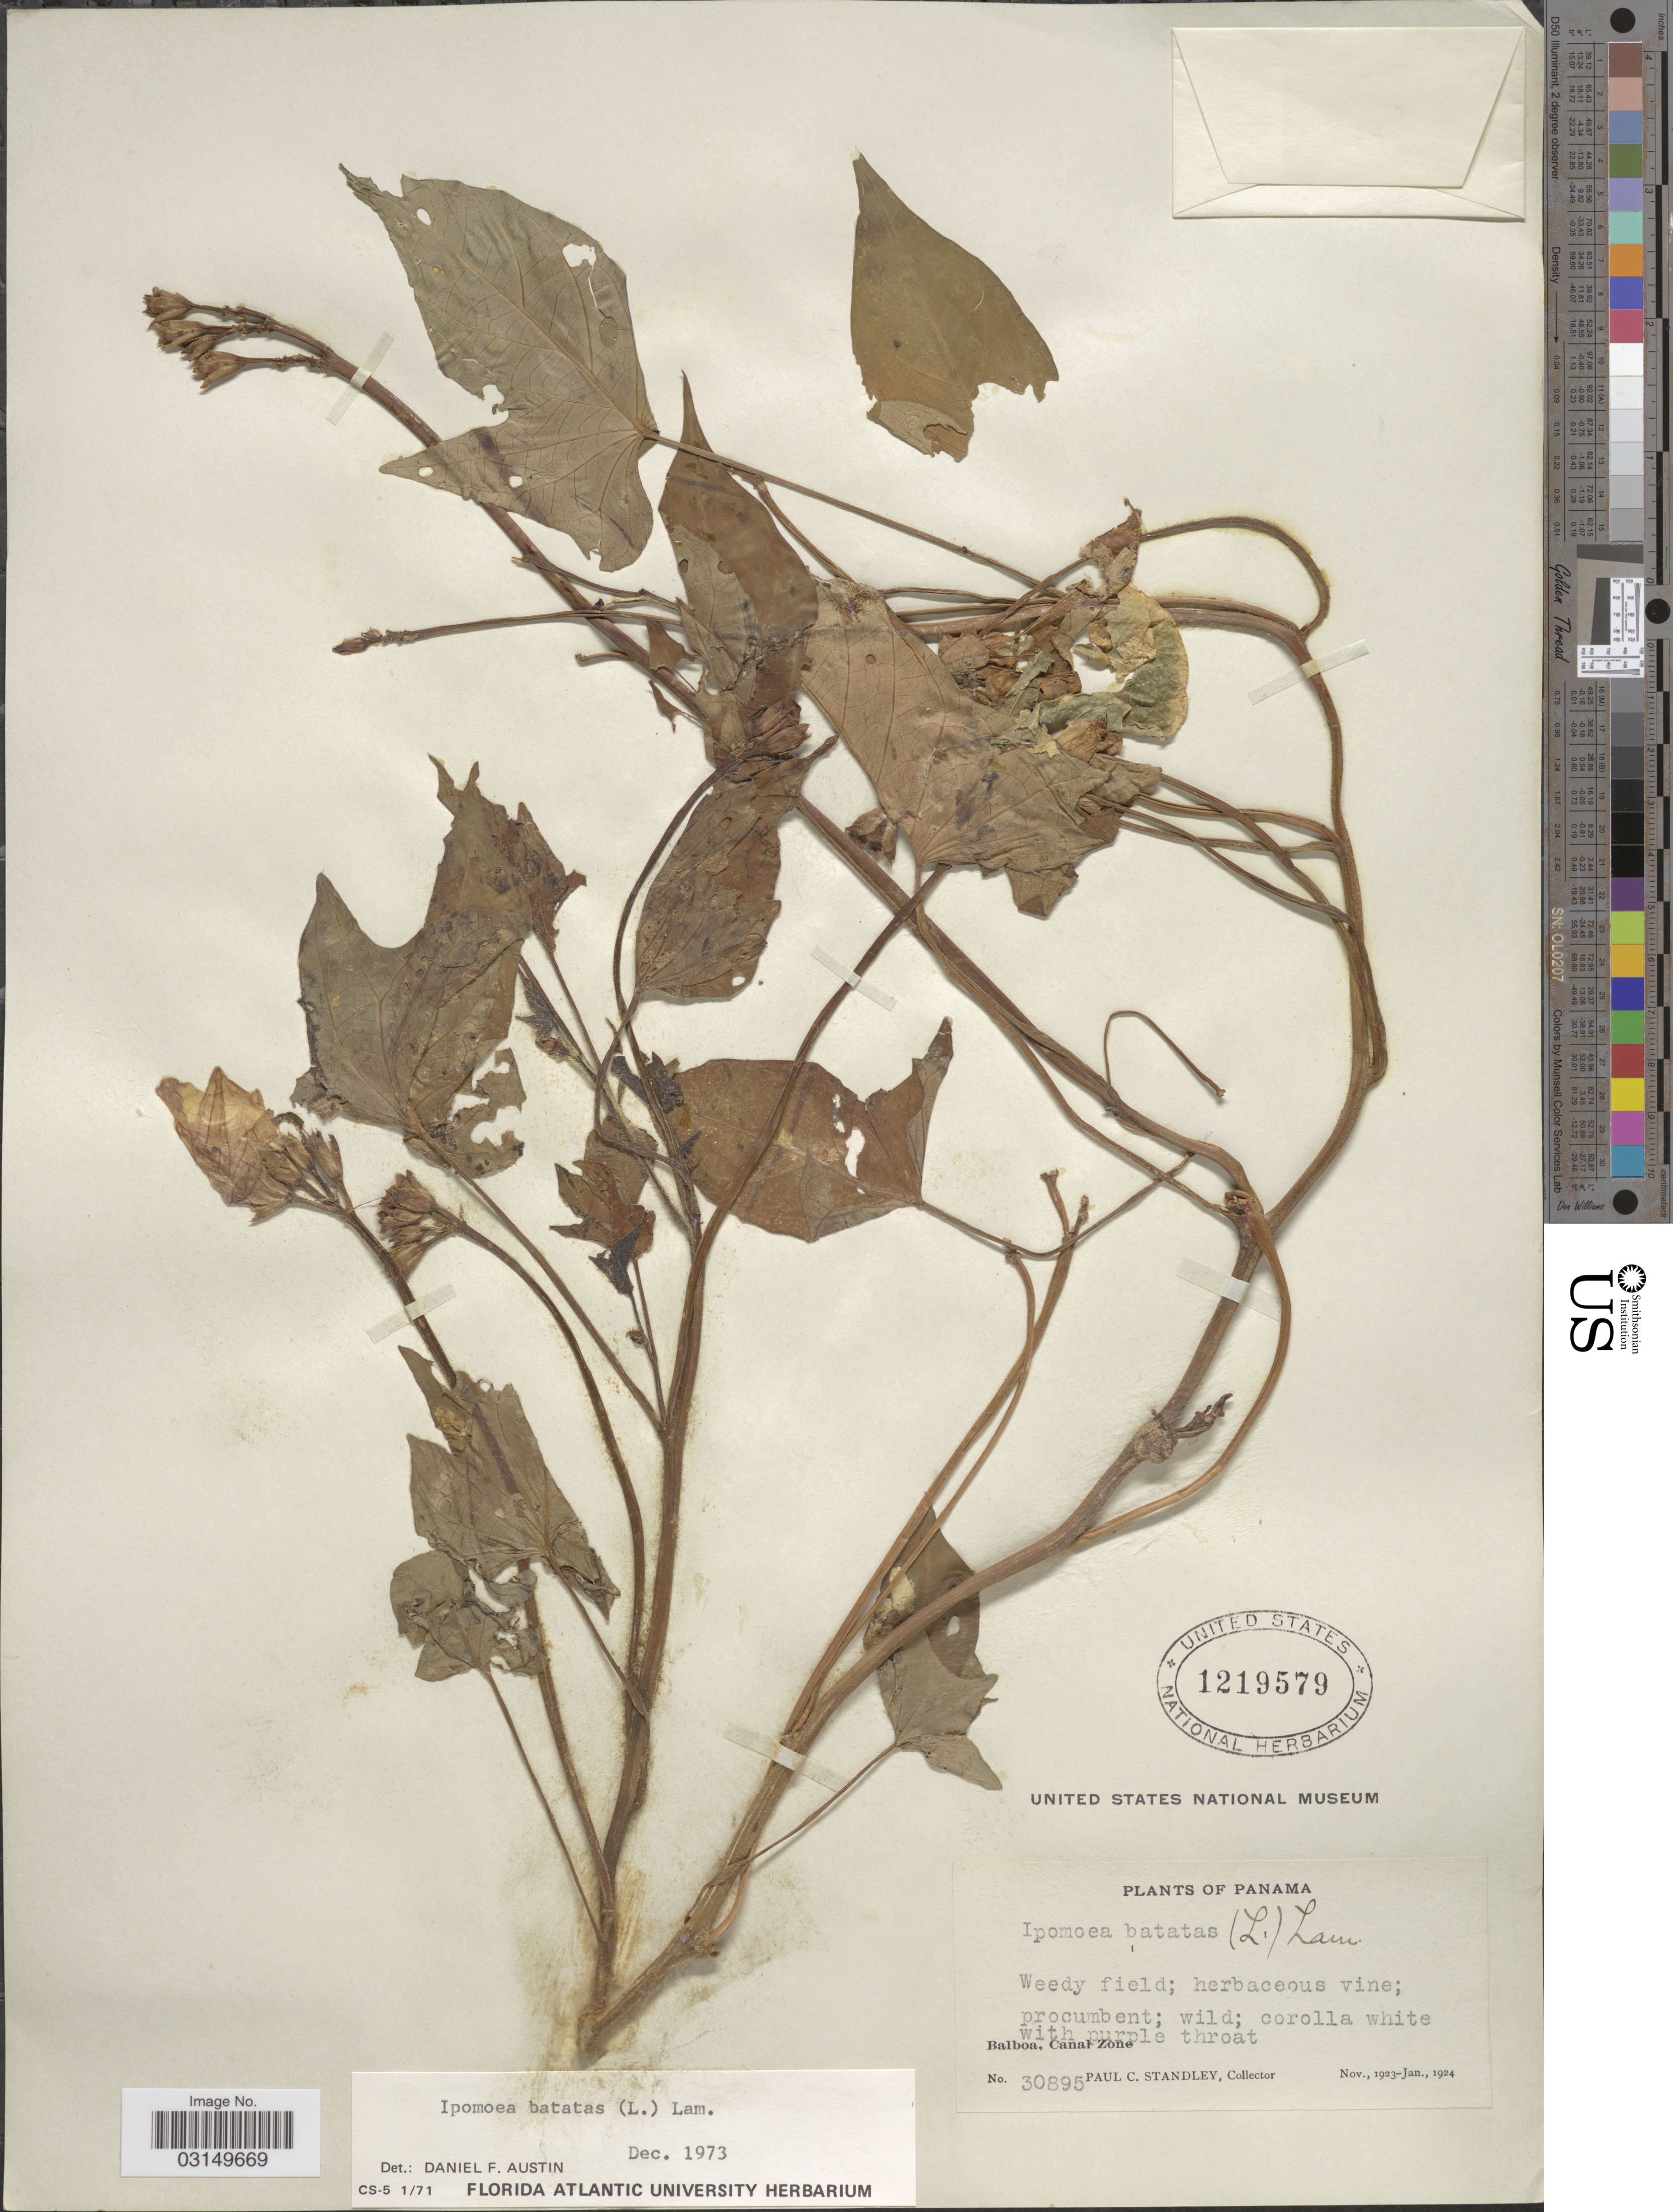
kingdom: Plantae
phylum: Tracheophyta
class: Magnoliopsida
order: Solanales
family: Convolvulaceae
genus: Ipomoea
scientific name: Ipomoea batatas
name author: (L.) Lam.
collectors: P. C. Standley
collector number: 30895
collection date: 1923-11/1924-01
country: Panama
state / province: Colón / Panamá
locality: Balboa, Canal Zone.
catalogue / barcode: US 1219579